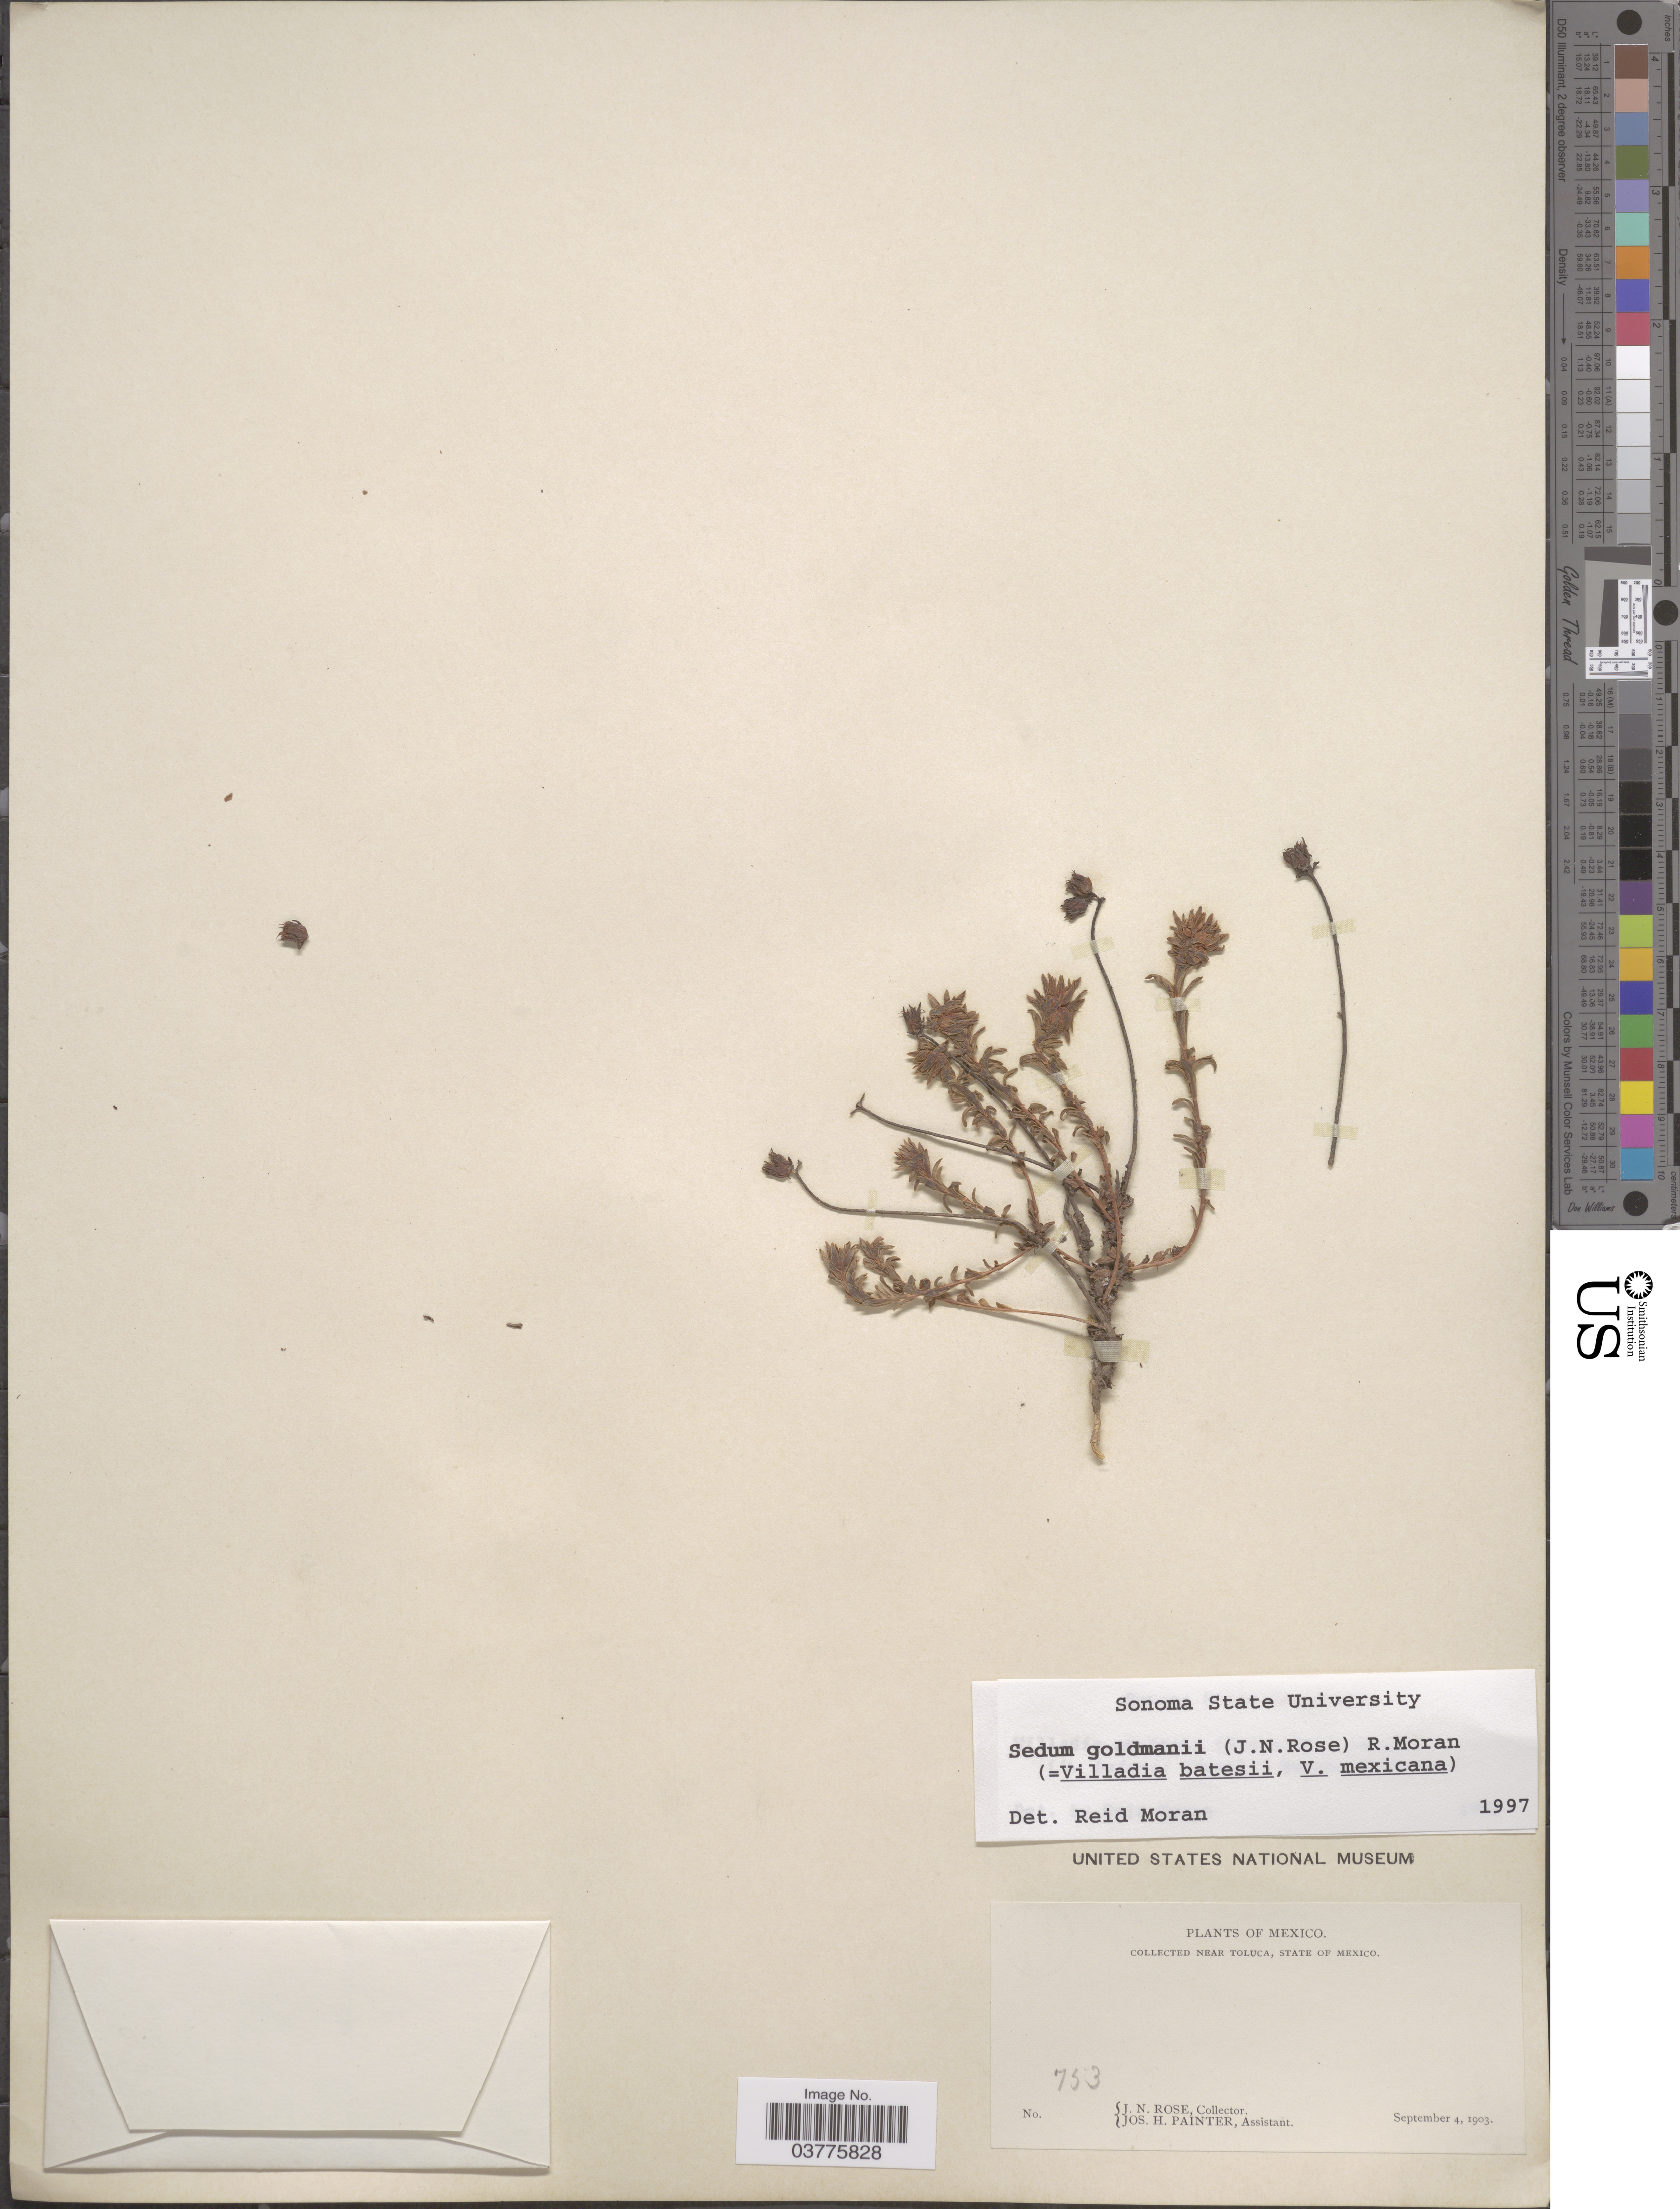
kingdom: Plantae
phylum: Tracheophyta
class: Magnoliopsida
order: Saxifragales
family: Crassulaceae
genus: Sedum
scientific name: Sedum goldmanii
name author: (Rose) Moran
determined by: Moran, R. V.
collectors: J. N. Rose & J. H. Painter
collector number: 753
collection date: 1903-09-04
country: Mexico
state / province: México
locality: Near Toluca.